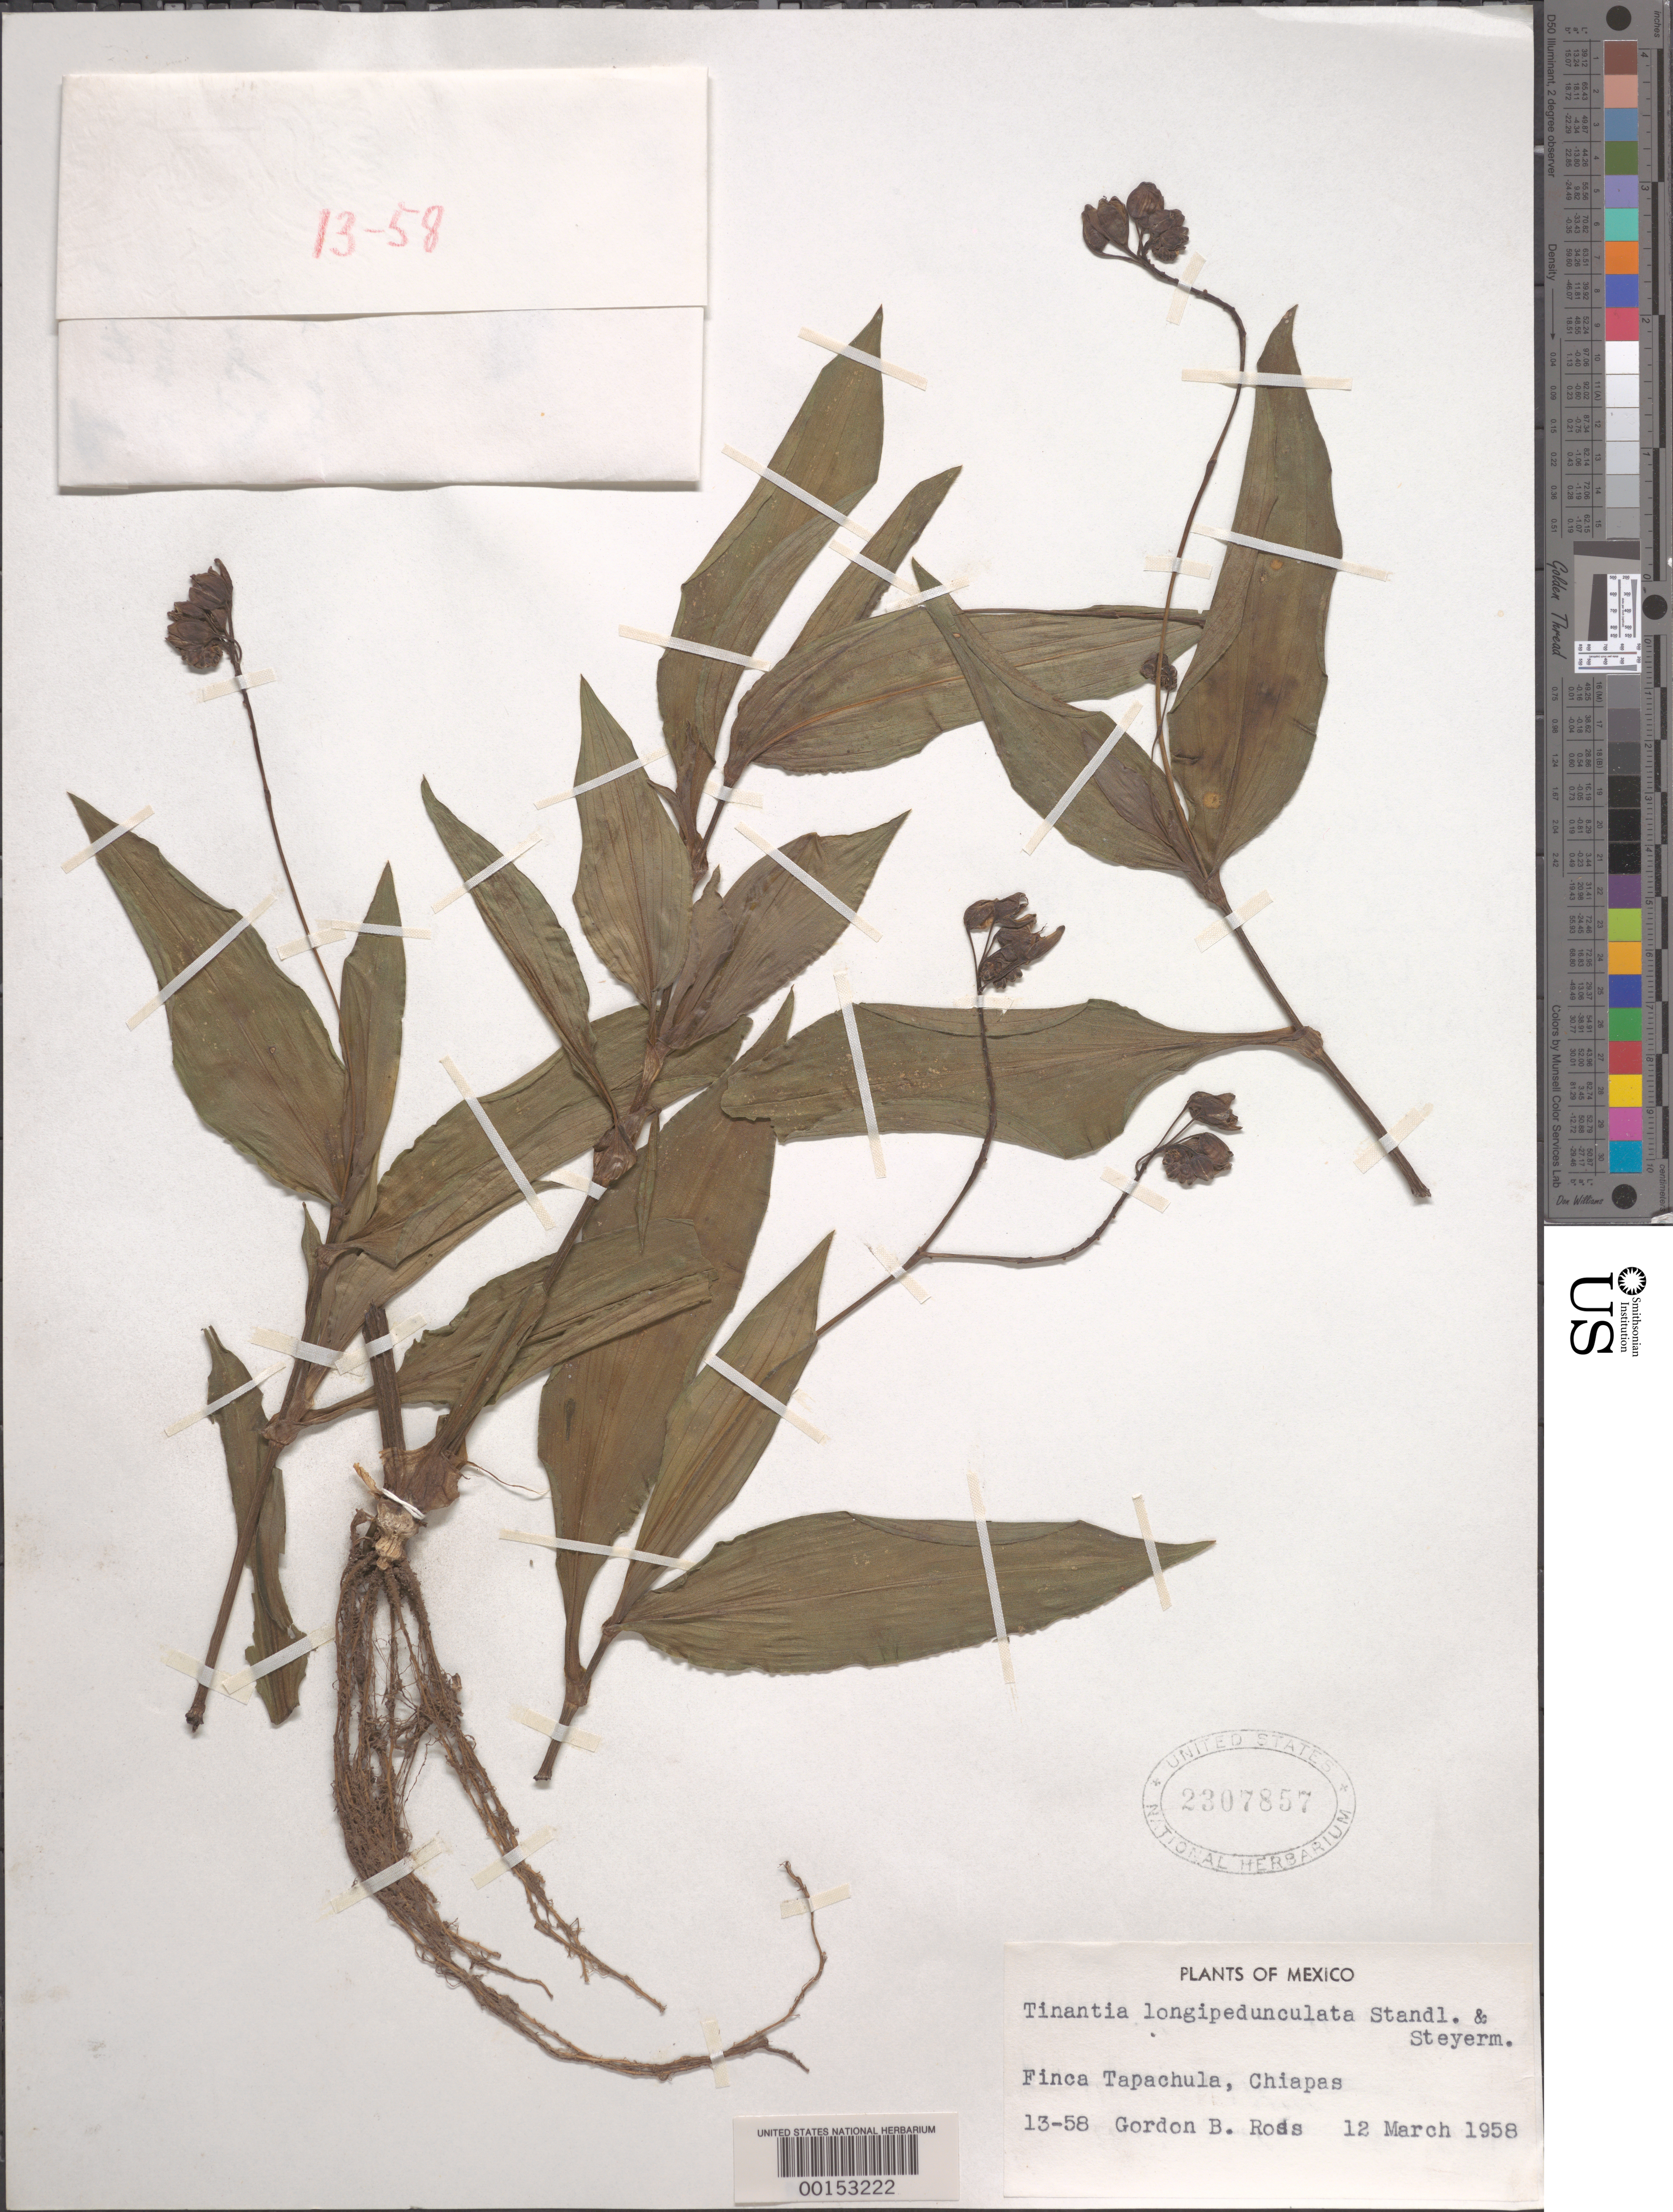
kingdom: Plantae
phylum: Tracheophyta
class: Liliopsida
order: Commelinales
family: Commelinaceae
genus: Tinantia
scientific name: Tinantia longipedunculata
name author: Standl. & Steyerm.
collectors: G. B. Ross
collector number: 13-58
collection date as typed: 12 Mar 1958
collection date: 1958-03-12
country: Mexico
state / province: Chiapas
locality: Finca Tapachula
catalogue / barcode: US 2307857